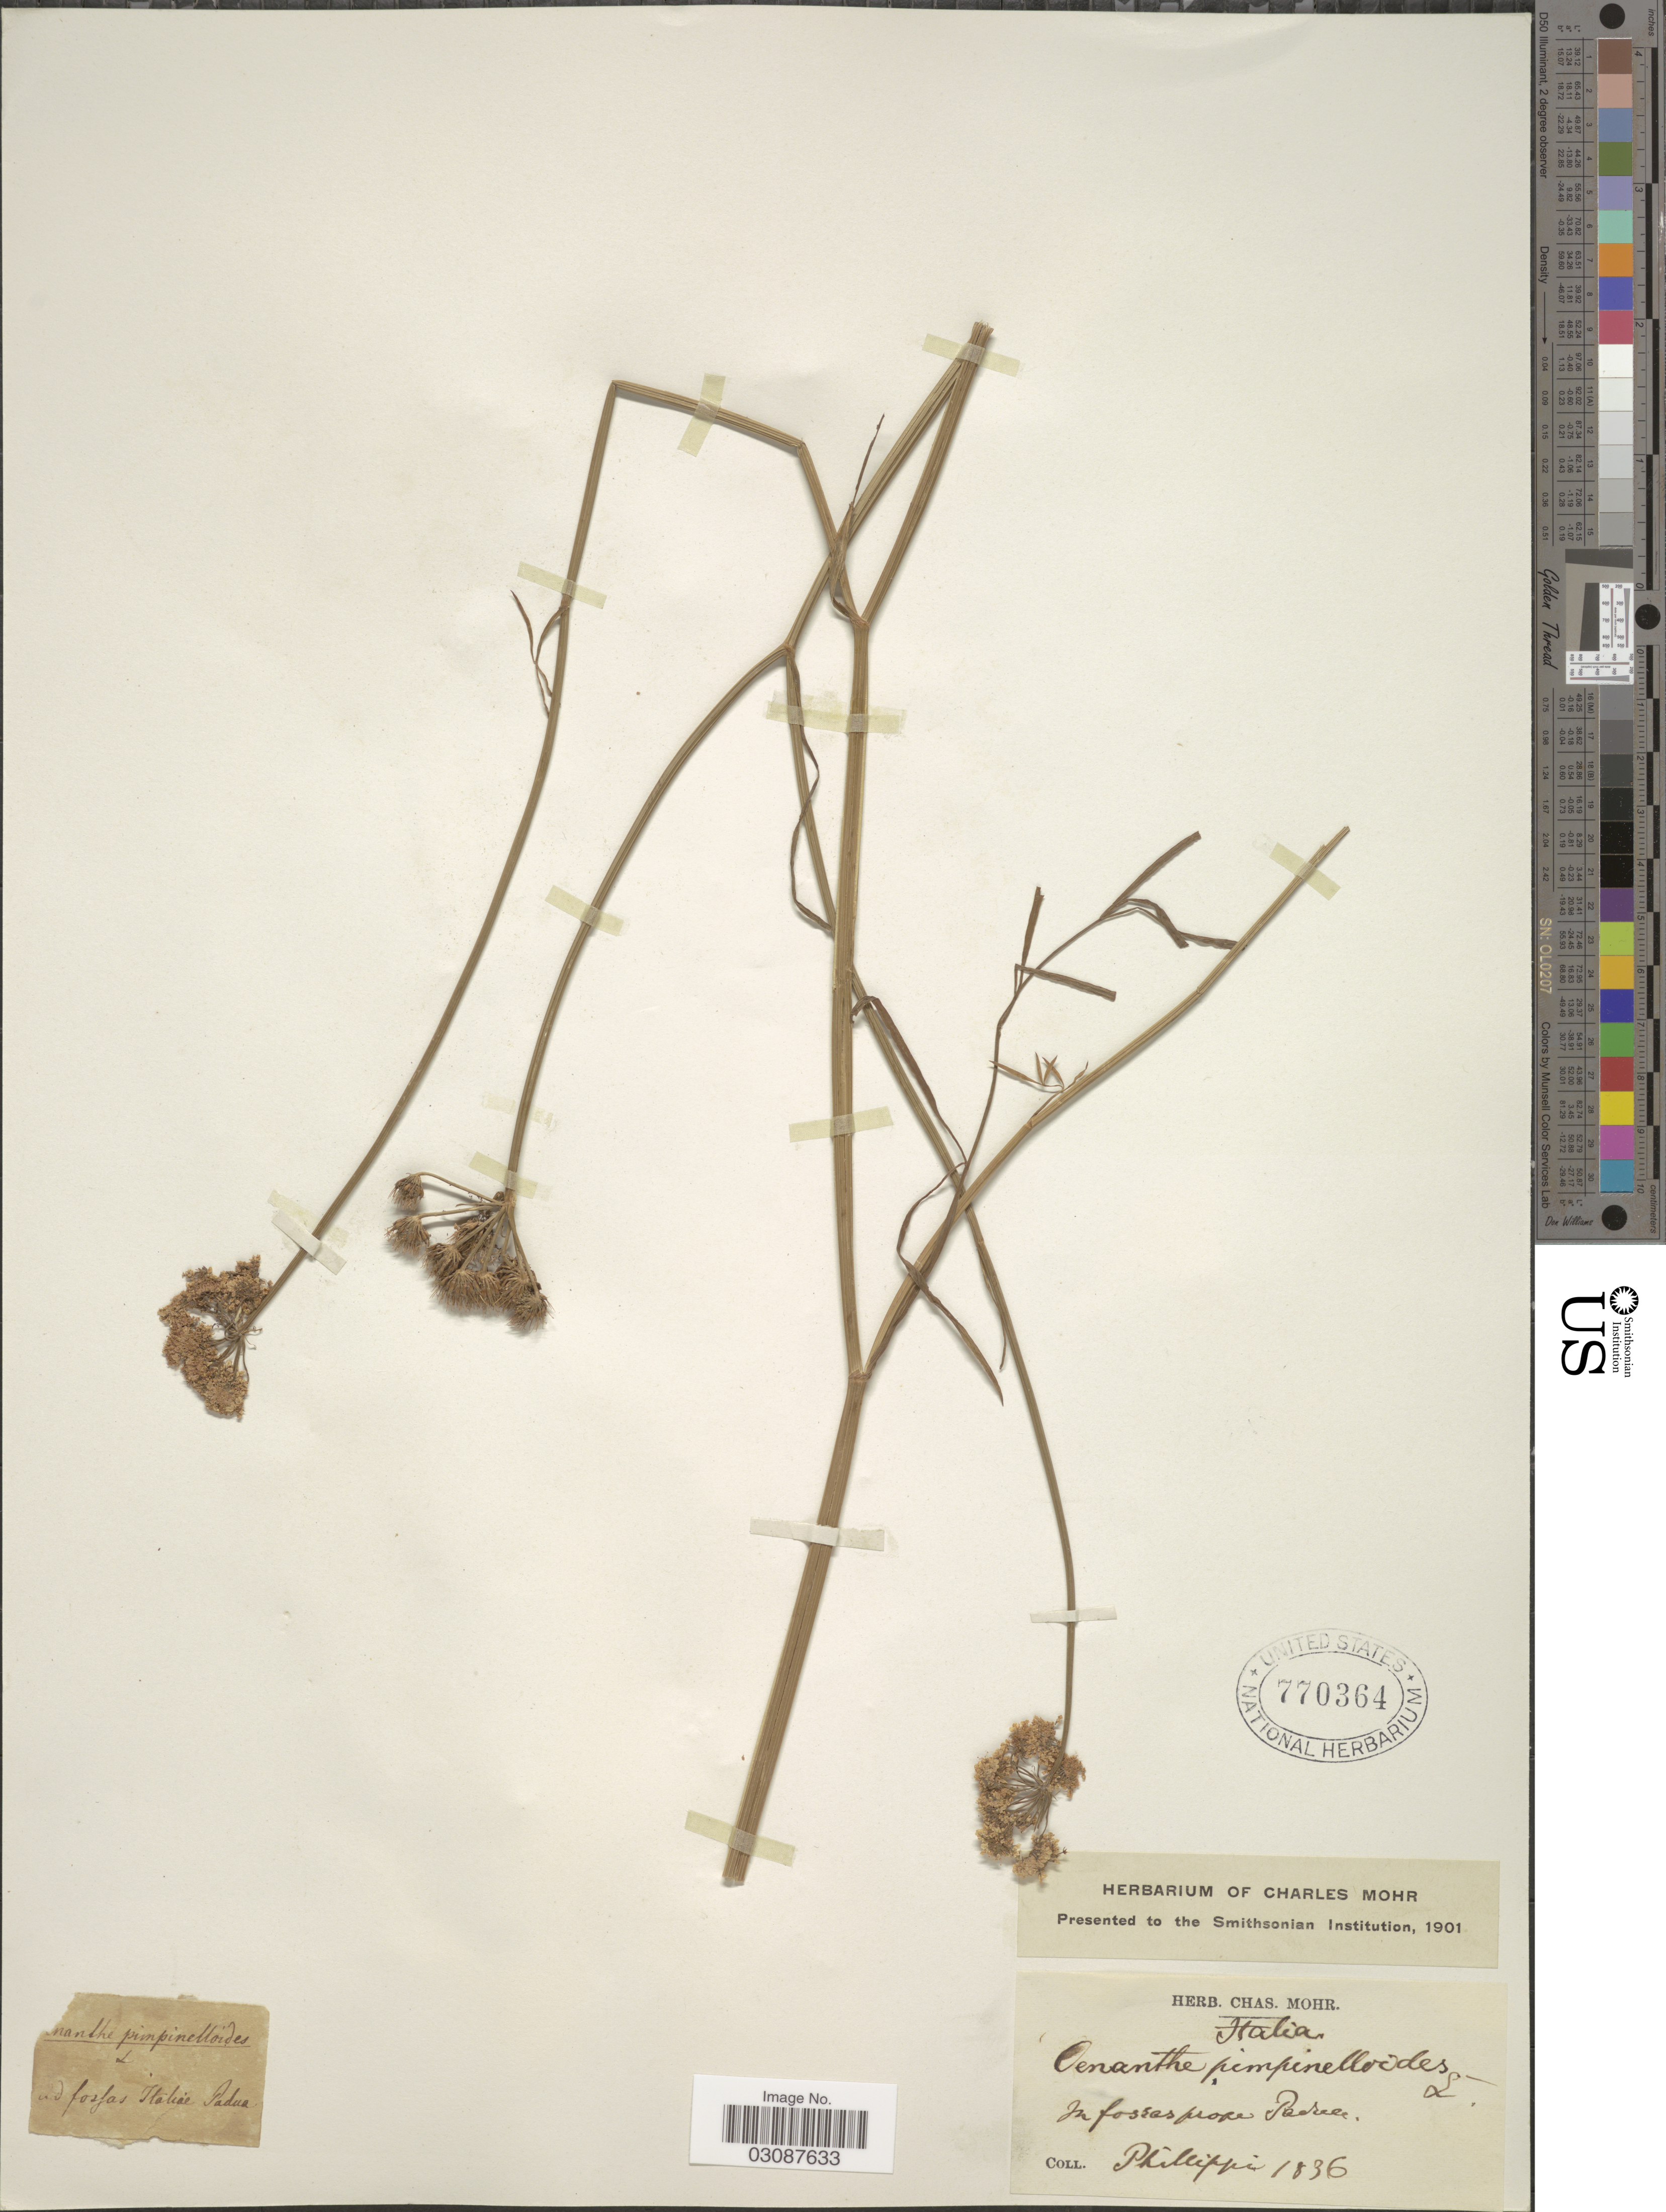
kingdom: Plantae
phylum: Tracheophyta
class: Magnoliopsida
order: Apiales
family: Apiaceae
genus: Oenanthe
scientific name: Oenanthe pimpinelloides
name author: L.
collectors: Phillippi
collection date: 1836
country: Italy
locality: In fossas prope Padua.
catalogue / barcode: US 770364